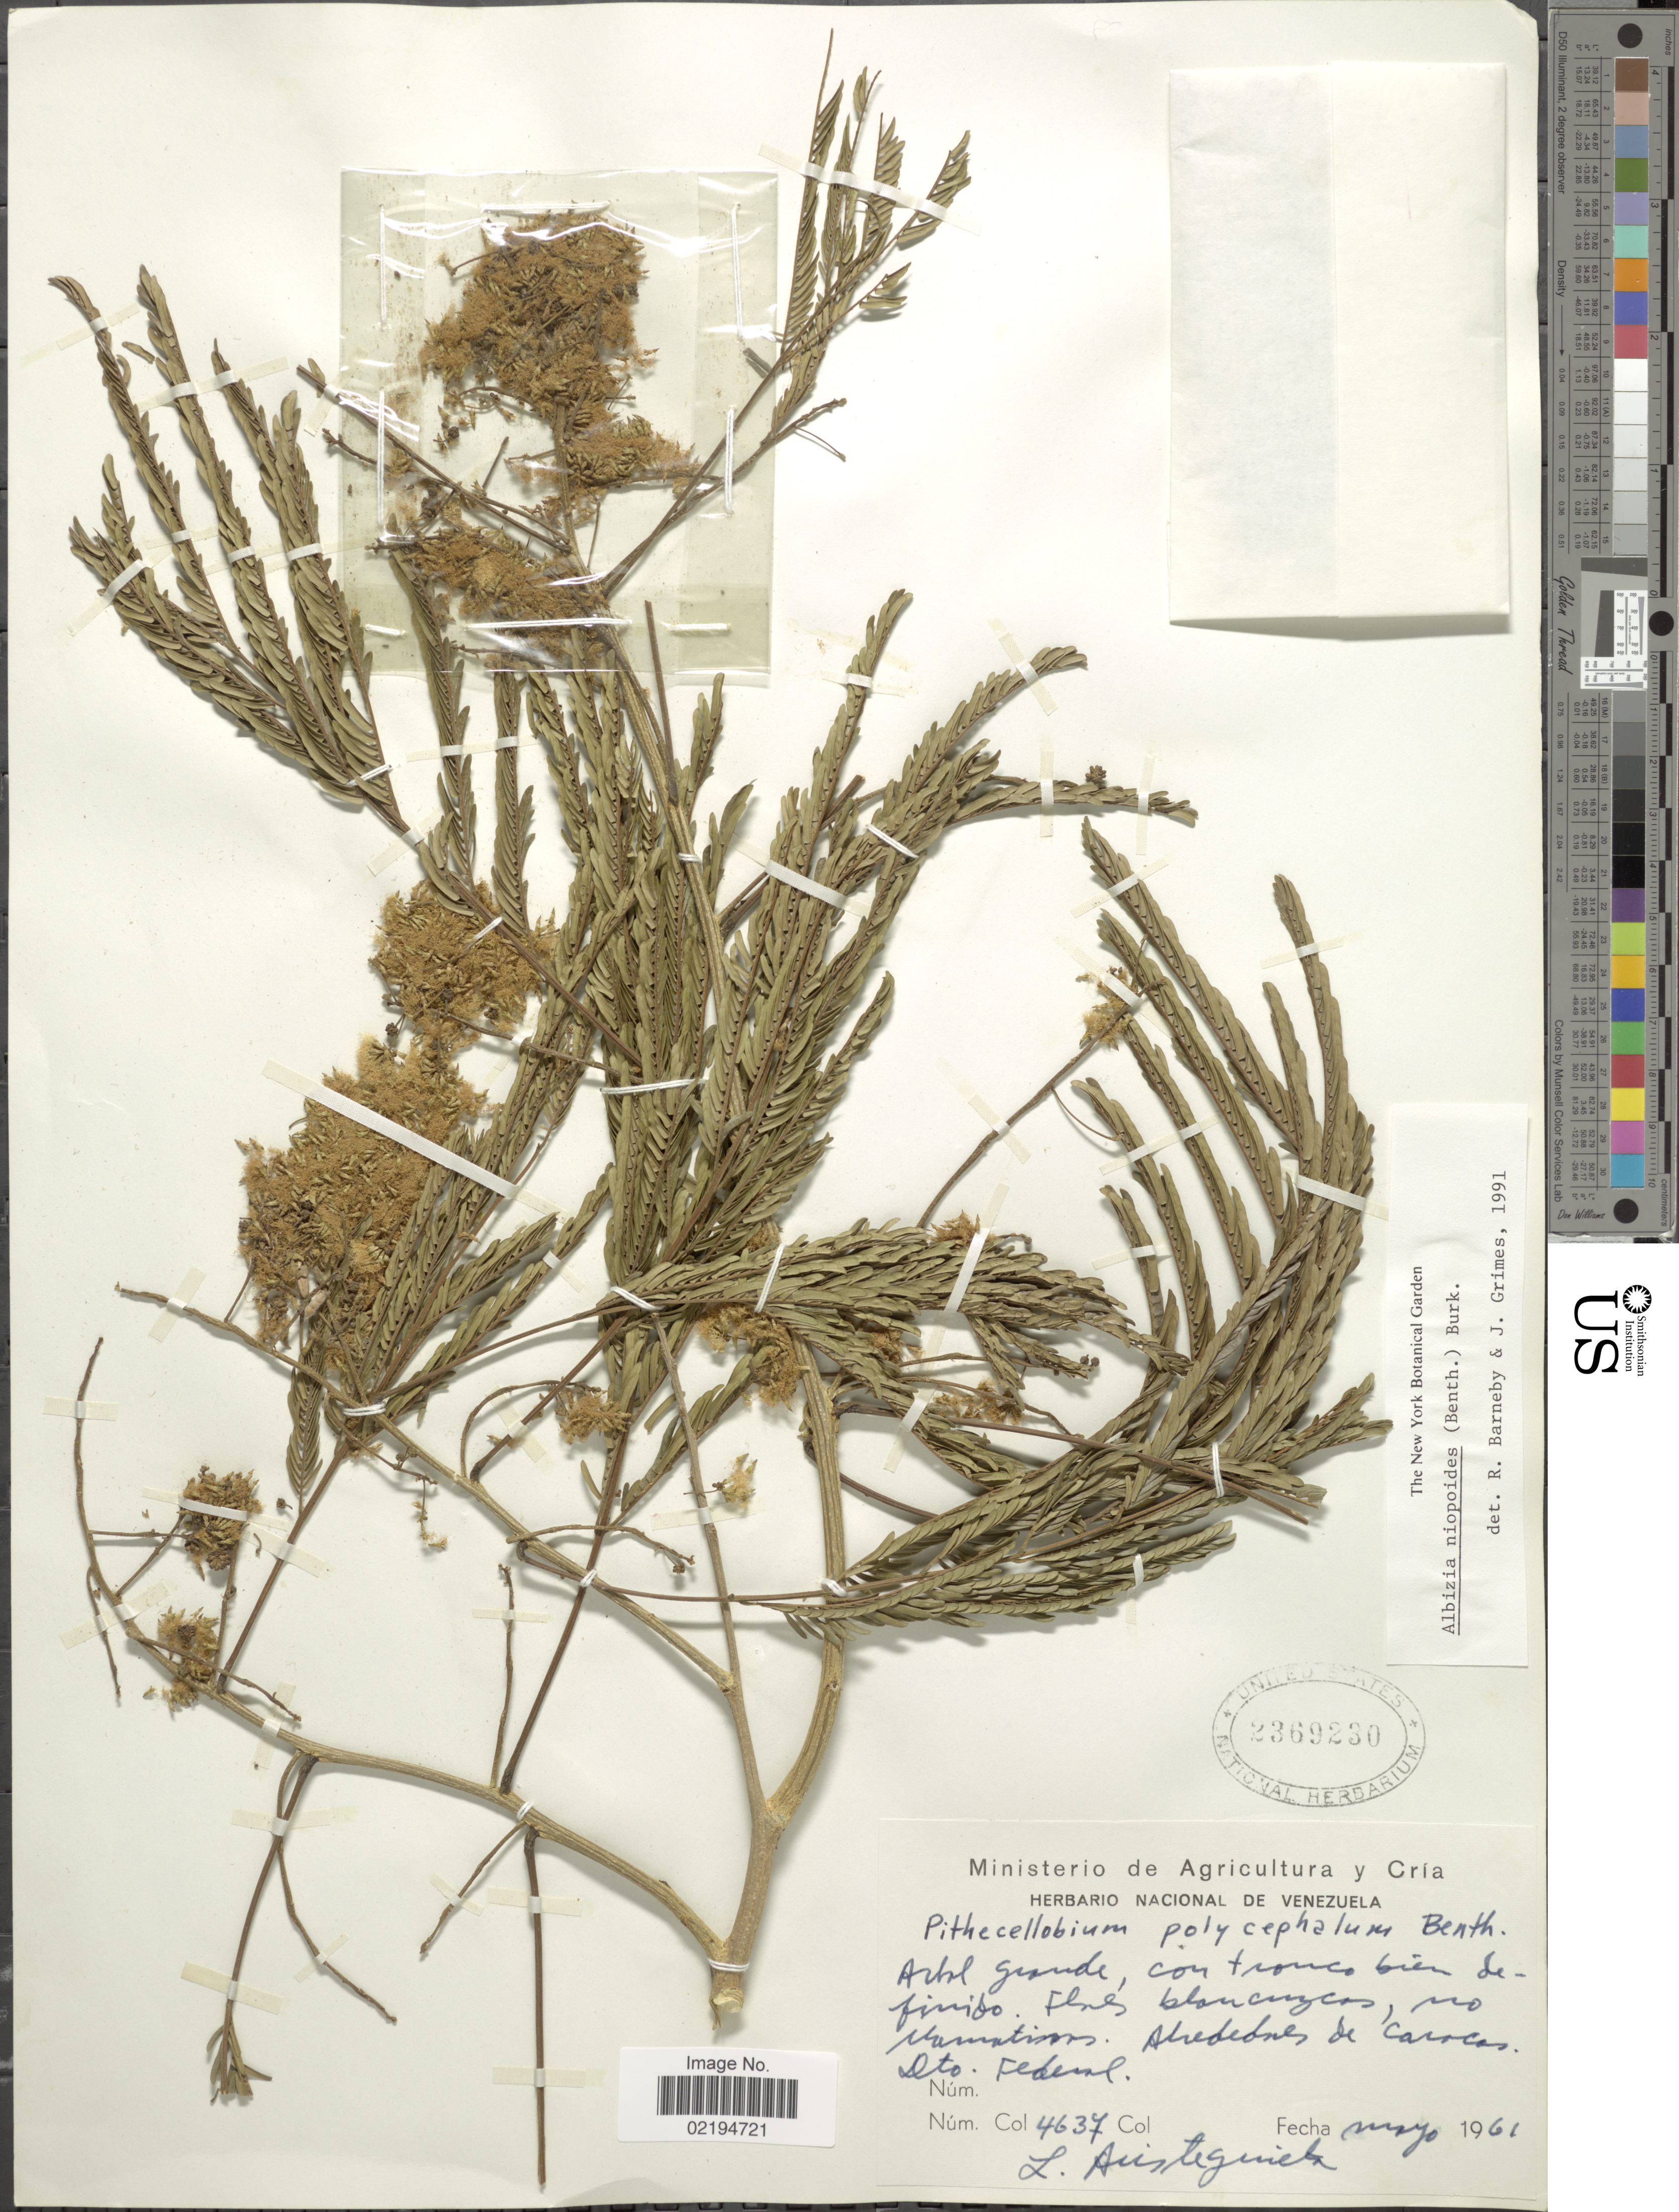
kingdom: Plantae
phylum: Tracheophyta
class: Magnoliopsida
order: Fabales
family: Fabaceae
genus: Pseudalbizzia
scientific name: Pseudalbizzia niopoides var. niopoides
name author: (Spruce ex Benth.) Koenen & Duno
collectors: L. Aristeguieta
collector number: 4637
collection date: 1961-05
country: Venezuela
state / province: Distrito Federal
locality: Alrededores de Caracas.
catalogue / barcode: US 2369230